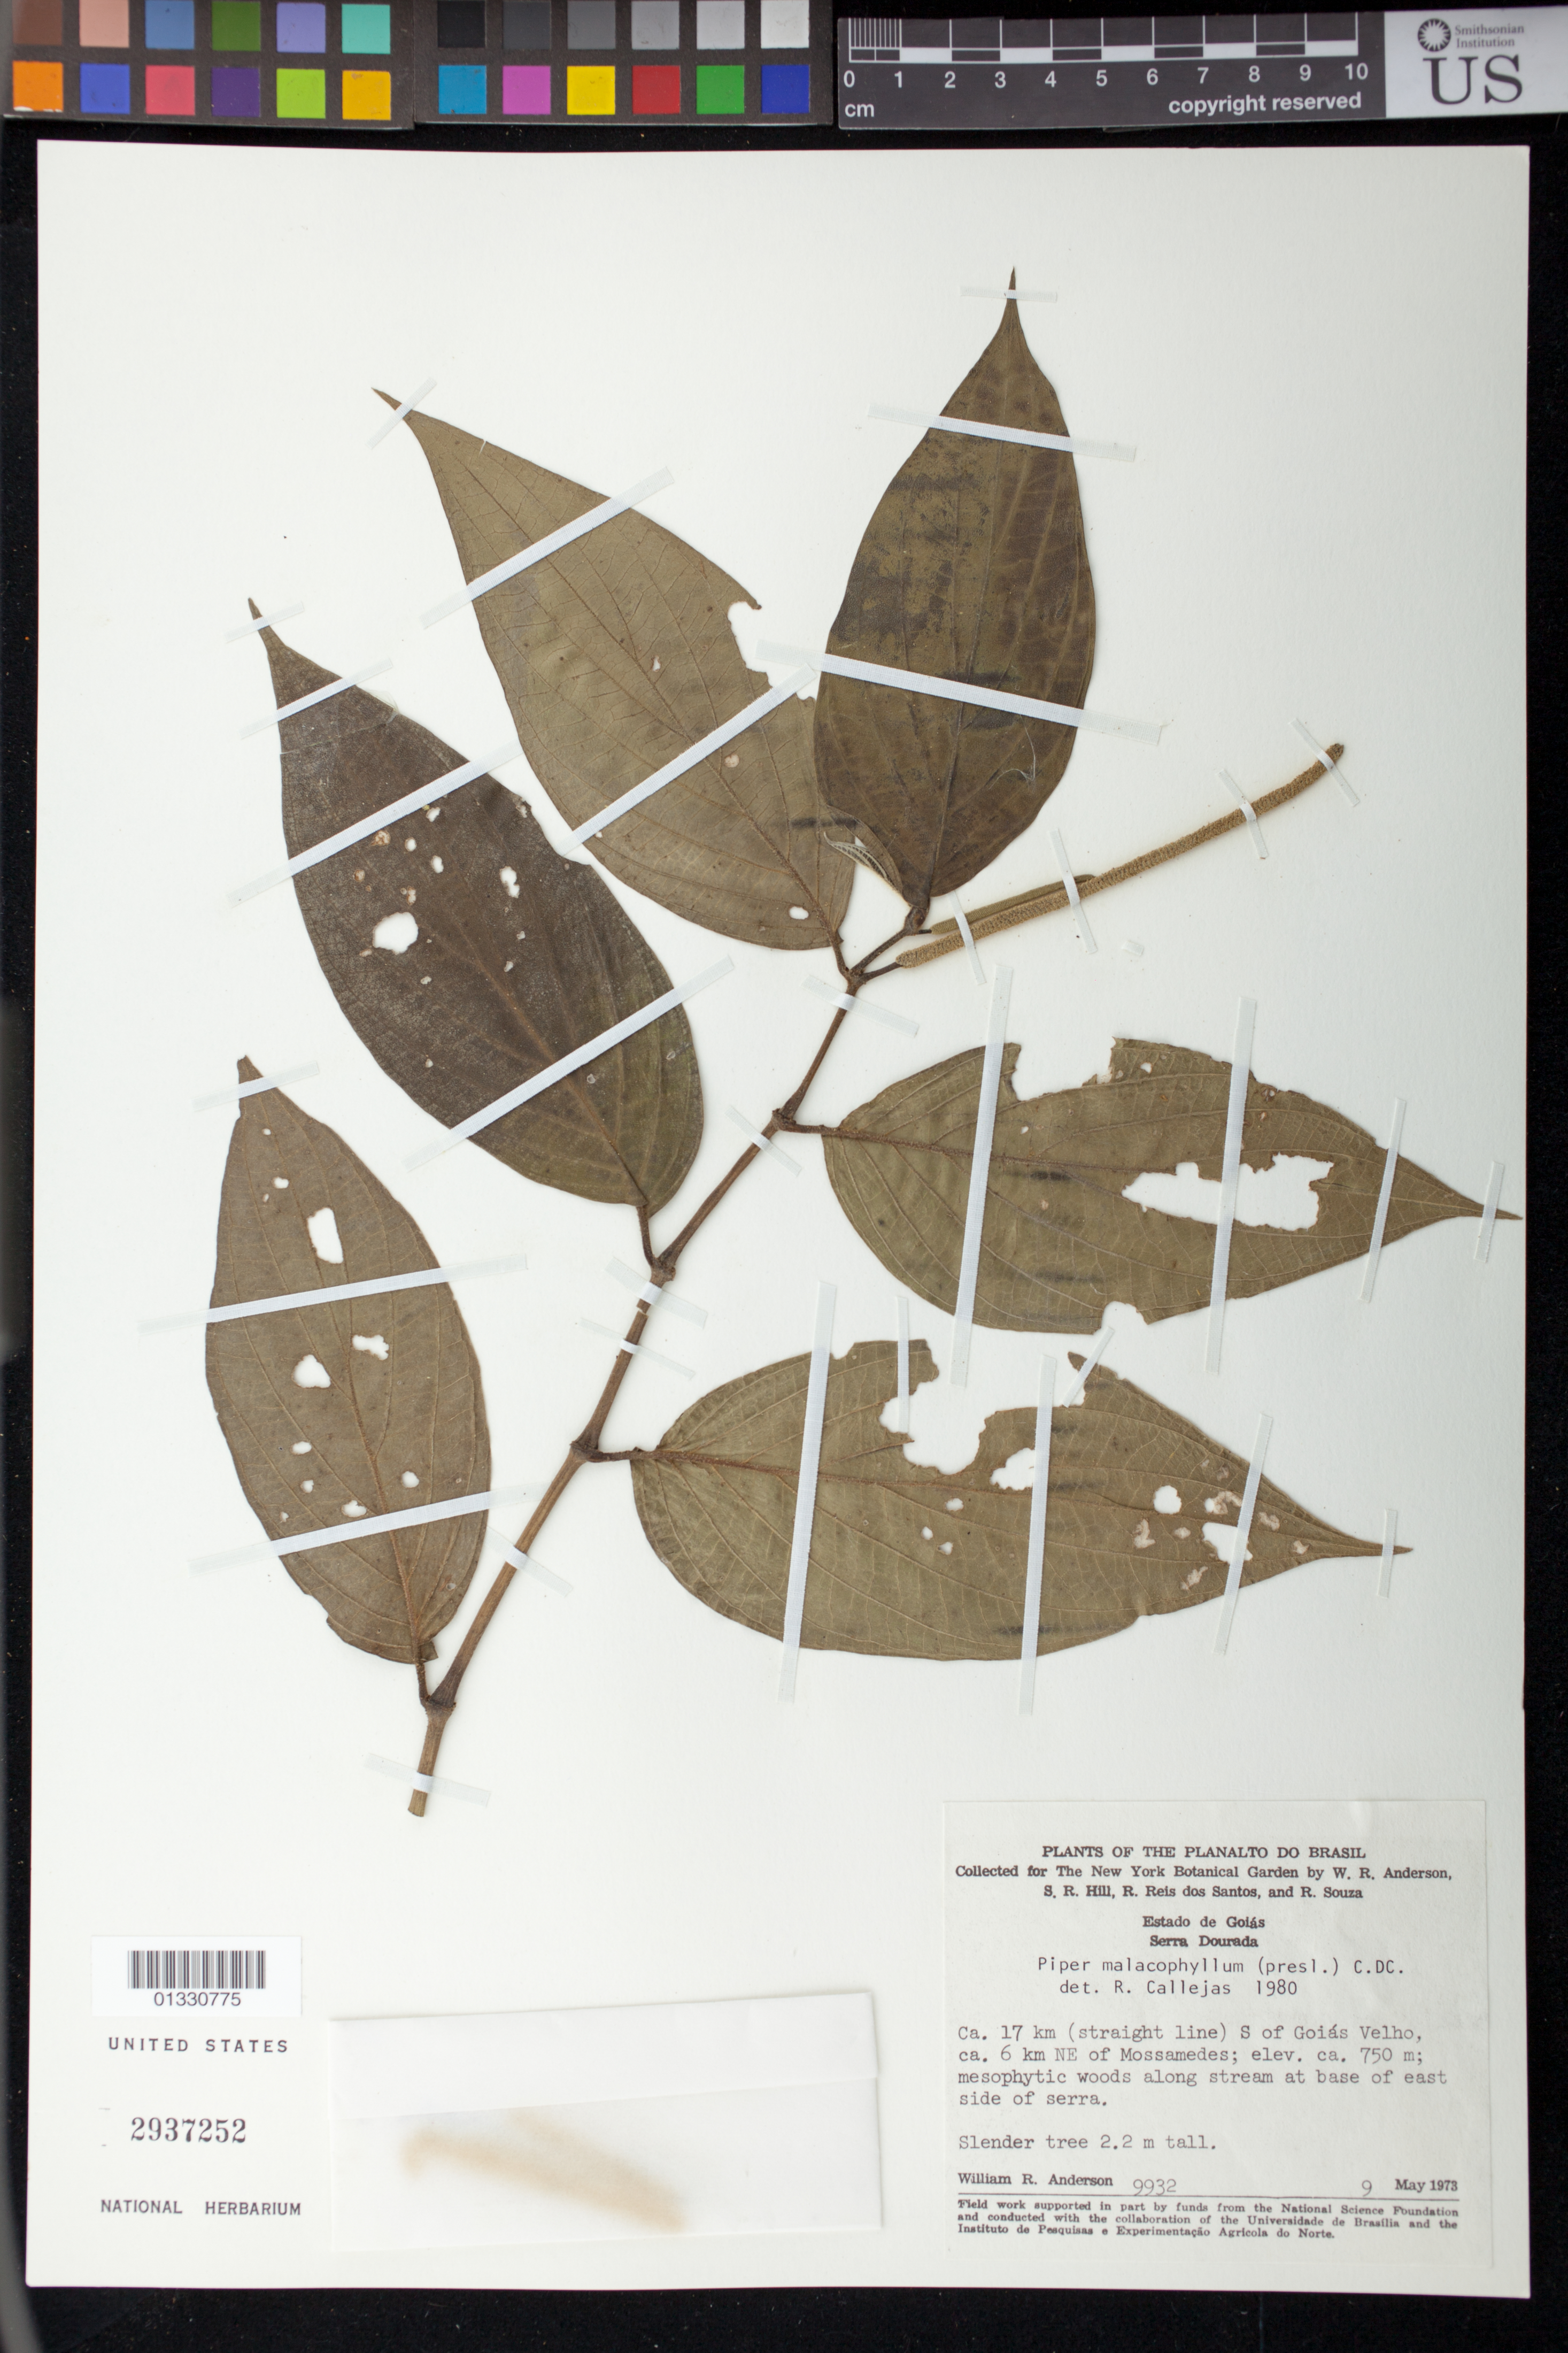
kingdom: Plantae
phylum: Tracheophyta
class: Magnoliopsida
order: Piperales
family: Piperaceae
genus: Piper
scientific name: Piper malacophyllum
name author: (C. Presl) C. DC.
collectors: W. R. Anderson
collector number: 9932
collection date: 1973-05-09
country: Brazil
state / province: Goiás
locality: Ca. 17km (straight line) S of Goiás Velho, ca. 6km NE of Mossamedes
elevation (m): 750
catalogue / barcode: US 2937252